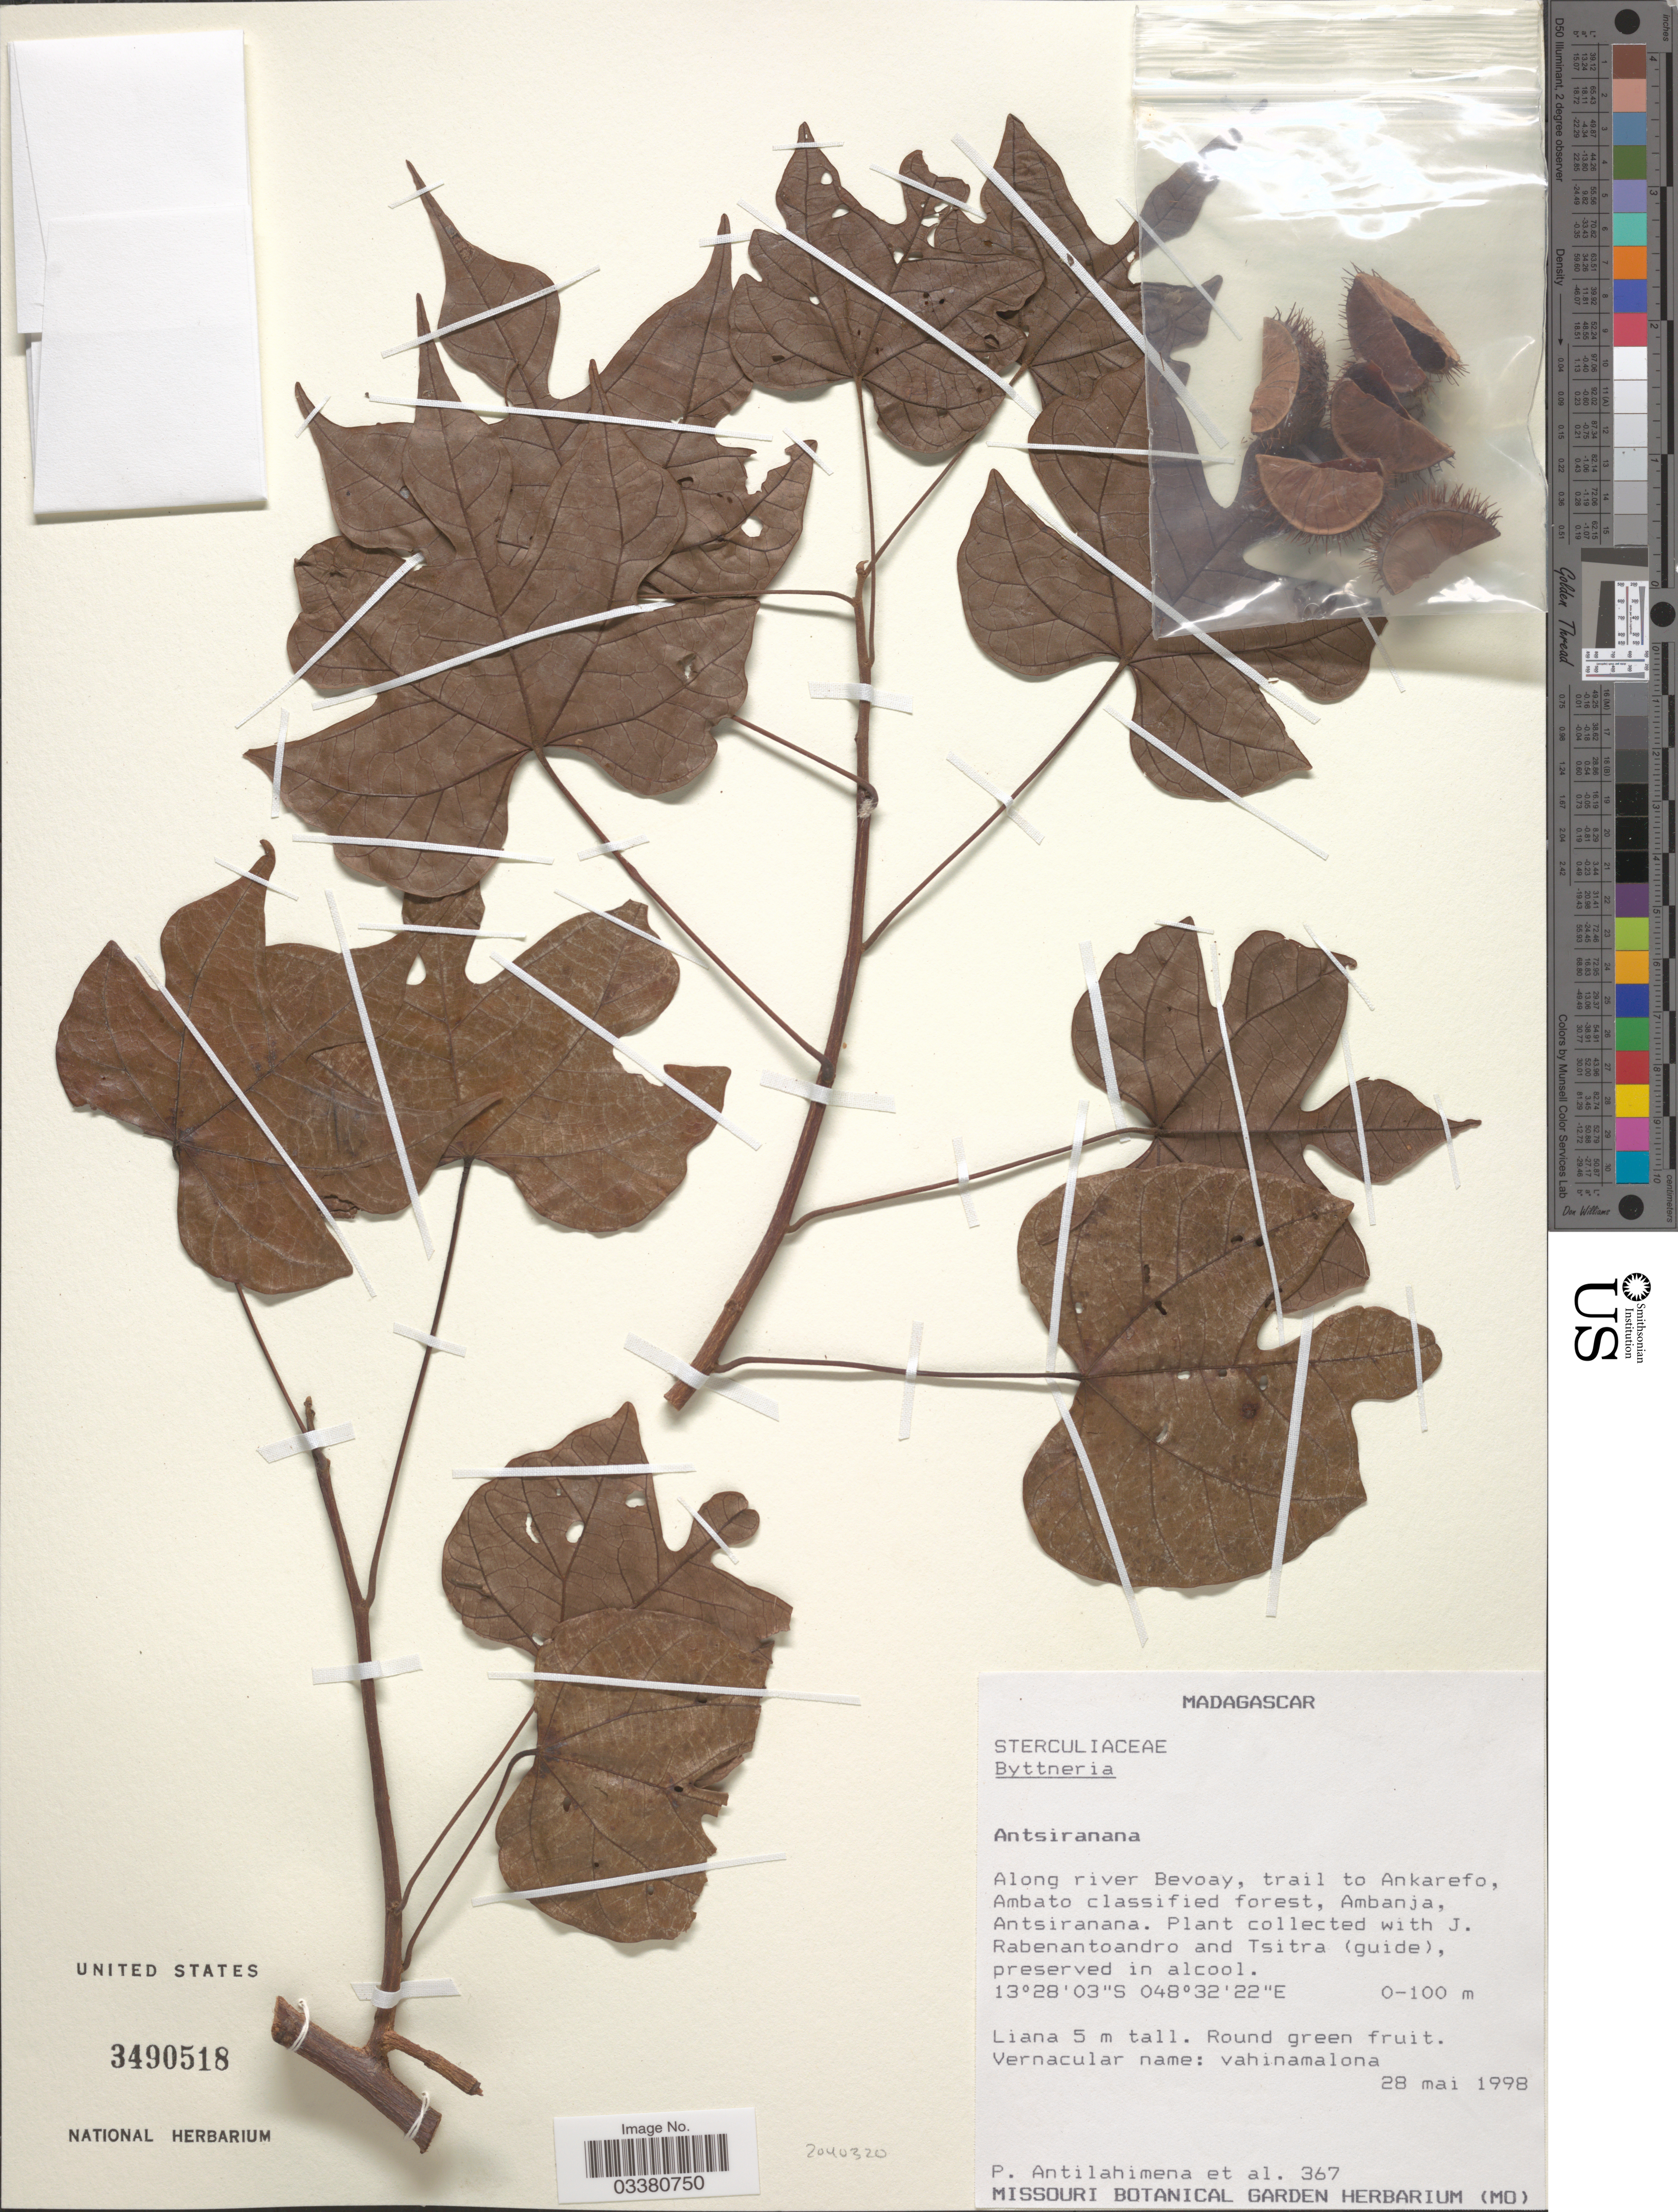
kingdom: Plantae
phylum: Tracheophyta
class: Magnoliopsida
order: Malvales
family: Malvaceae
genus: Byttneria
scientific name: Byttneria sp.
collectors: P. Antilahimena, J. Rabenantoandro & Tsitra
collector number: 367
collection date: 1998-05-28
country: Madagascar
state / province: Diana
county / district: Ambanja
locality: Along river Bevoay, trail to Ankarefo, Ambato classified forest, Ambanja, Antsiranana.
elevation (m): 0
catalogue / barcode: US 3490518